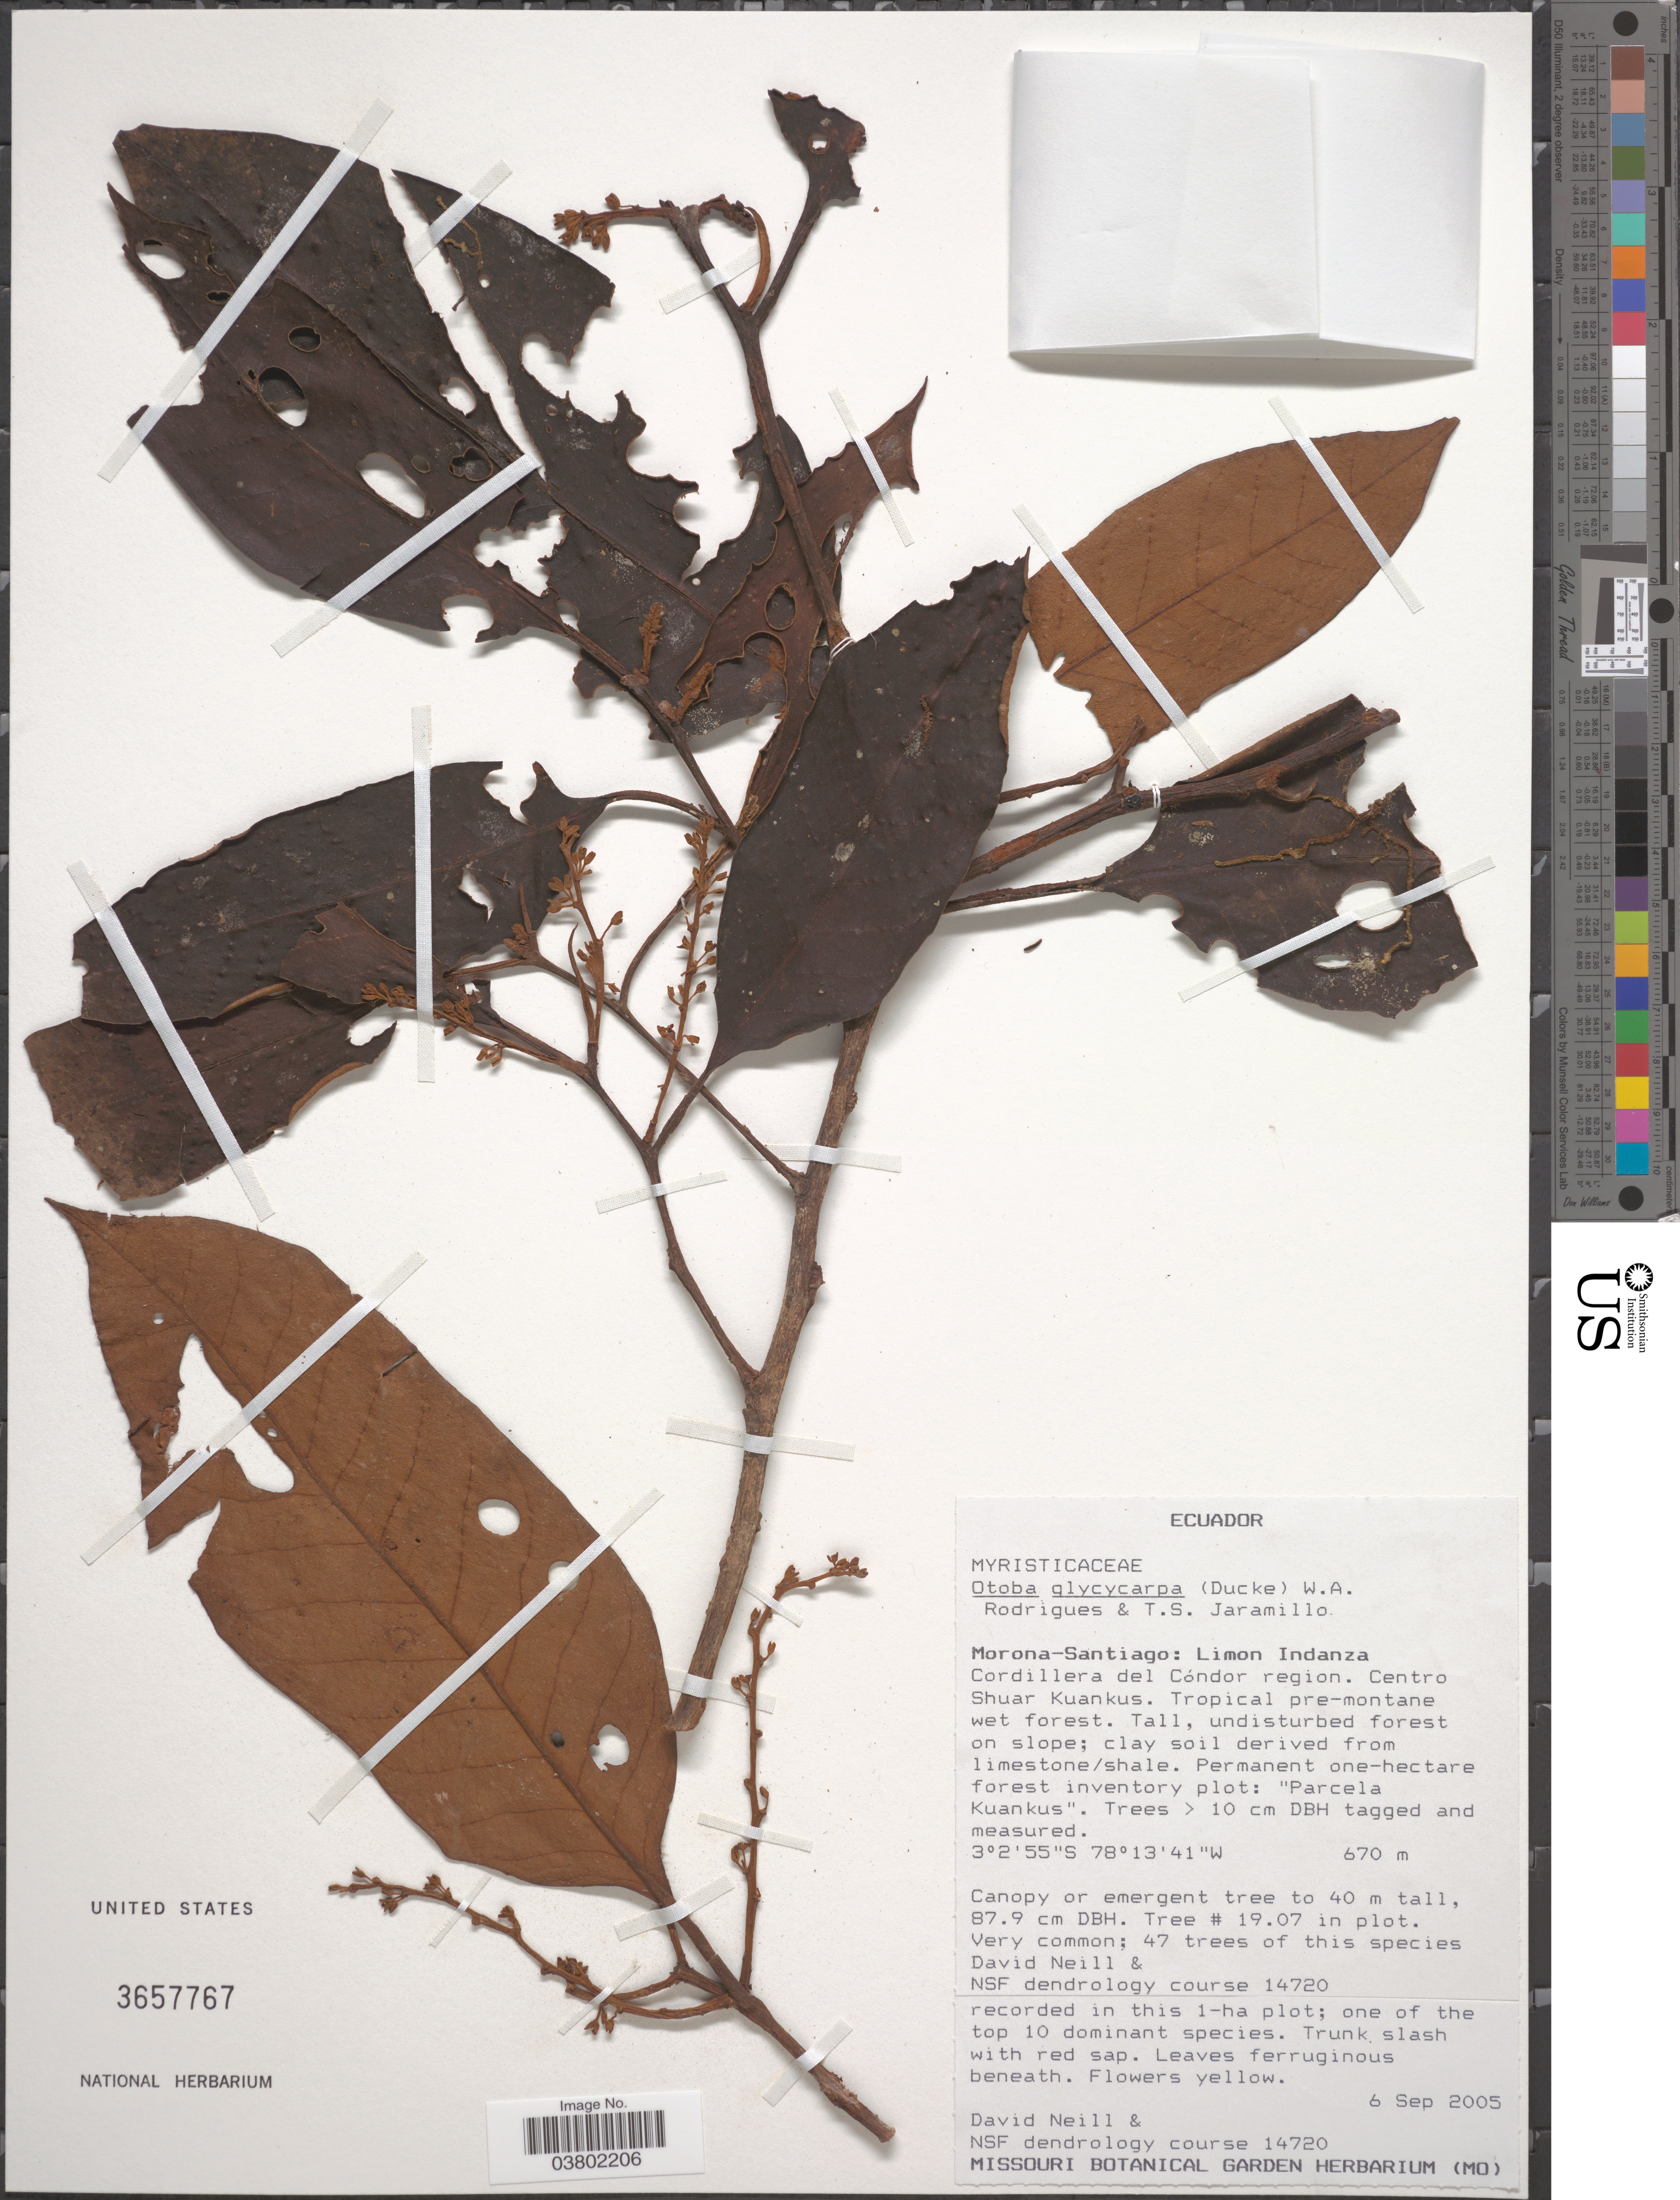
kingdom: Plantae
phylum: Tracheophyta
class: Magnoliopsida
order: Magnoliales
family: Myristicaceae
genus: Otoba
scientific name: Otoba glycycarpa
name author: (Ducke) W.A. Rodrigues & T.S. Jaram.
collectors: D. Neill & NSF Dendrology Course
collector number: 14720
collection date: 2005-09-06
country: Ecuador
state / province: Morona-Santiago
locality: Limon Indanza. Cordillera del Cóndor region. Centro Shuar Kuankus.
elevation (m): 670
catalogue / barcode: US 3657767